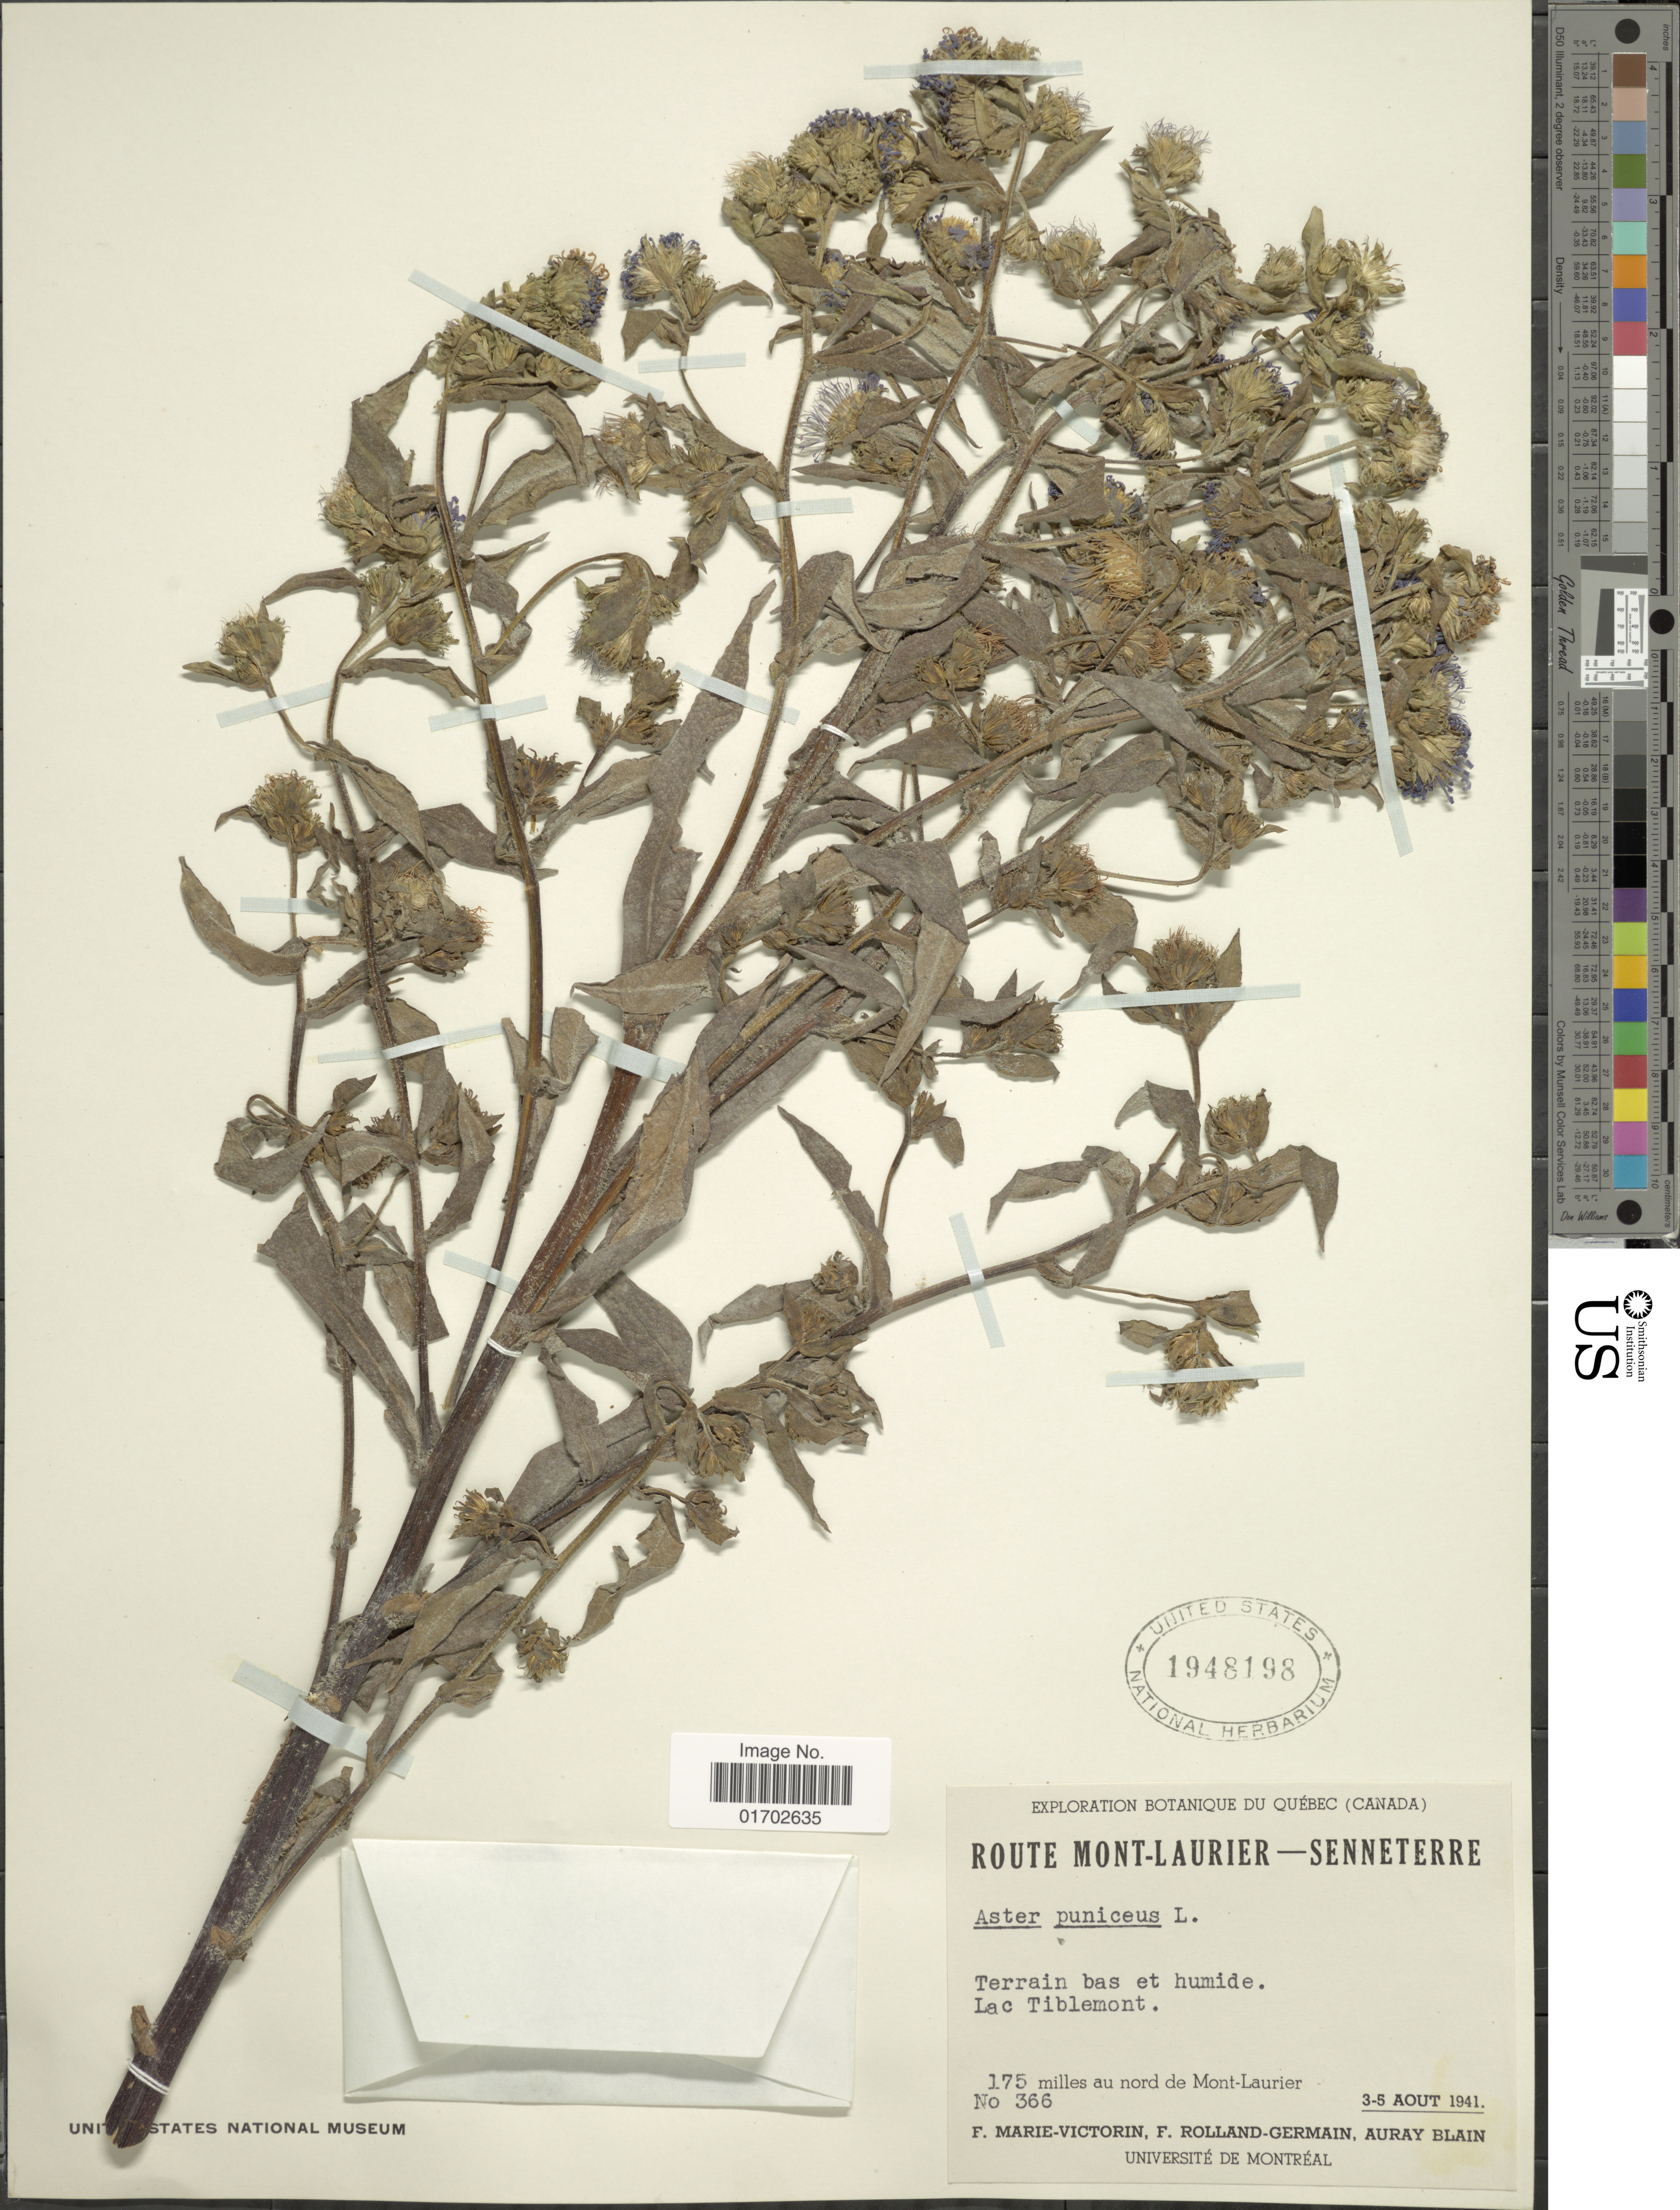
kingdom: Plantae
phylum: Tracheophyta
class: Magnoliopsida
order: Asterales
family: Asteraceae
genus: Symphyotrichum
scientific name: Symphyotrichum puniceum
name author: (L.) Á. Löve & D. Löve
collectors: Fr. Marie-Victorin, Rolland-Germain & A. Blain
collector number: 366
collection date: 1941-08-03/1941-08-05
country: Canada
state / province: Quebec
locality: Route Mont-Laurier-Senneterre, terrain bas et humide, Lac Tiblemont, 175 miles au nord de Mont-Laurier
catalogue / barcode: US 1948198